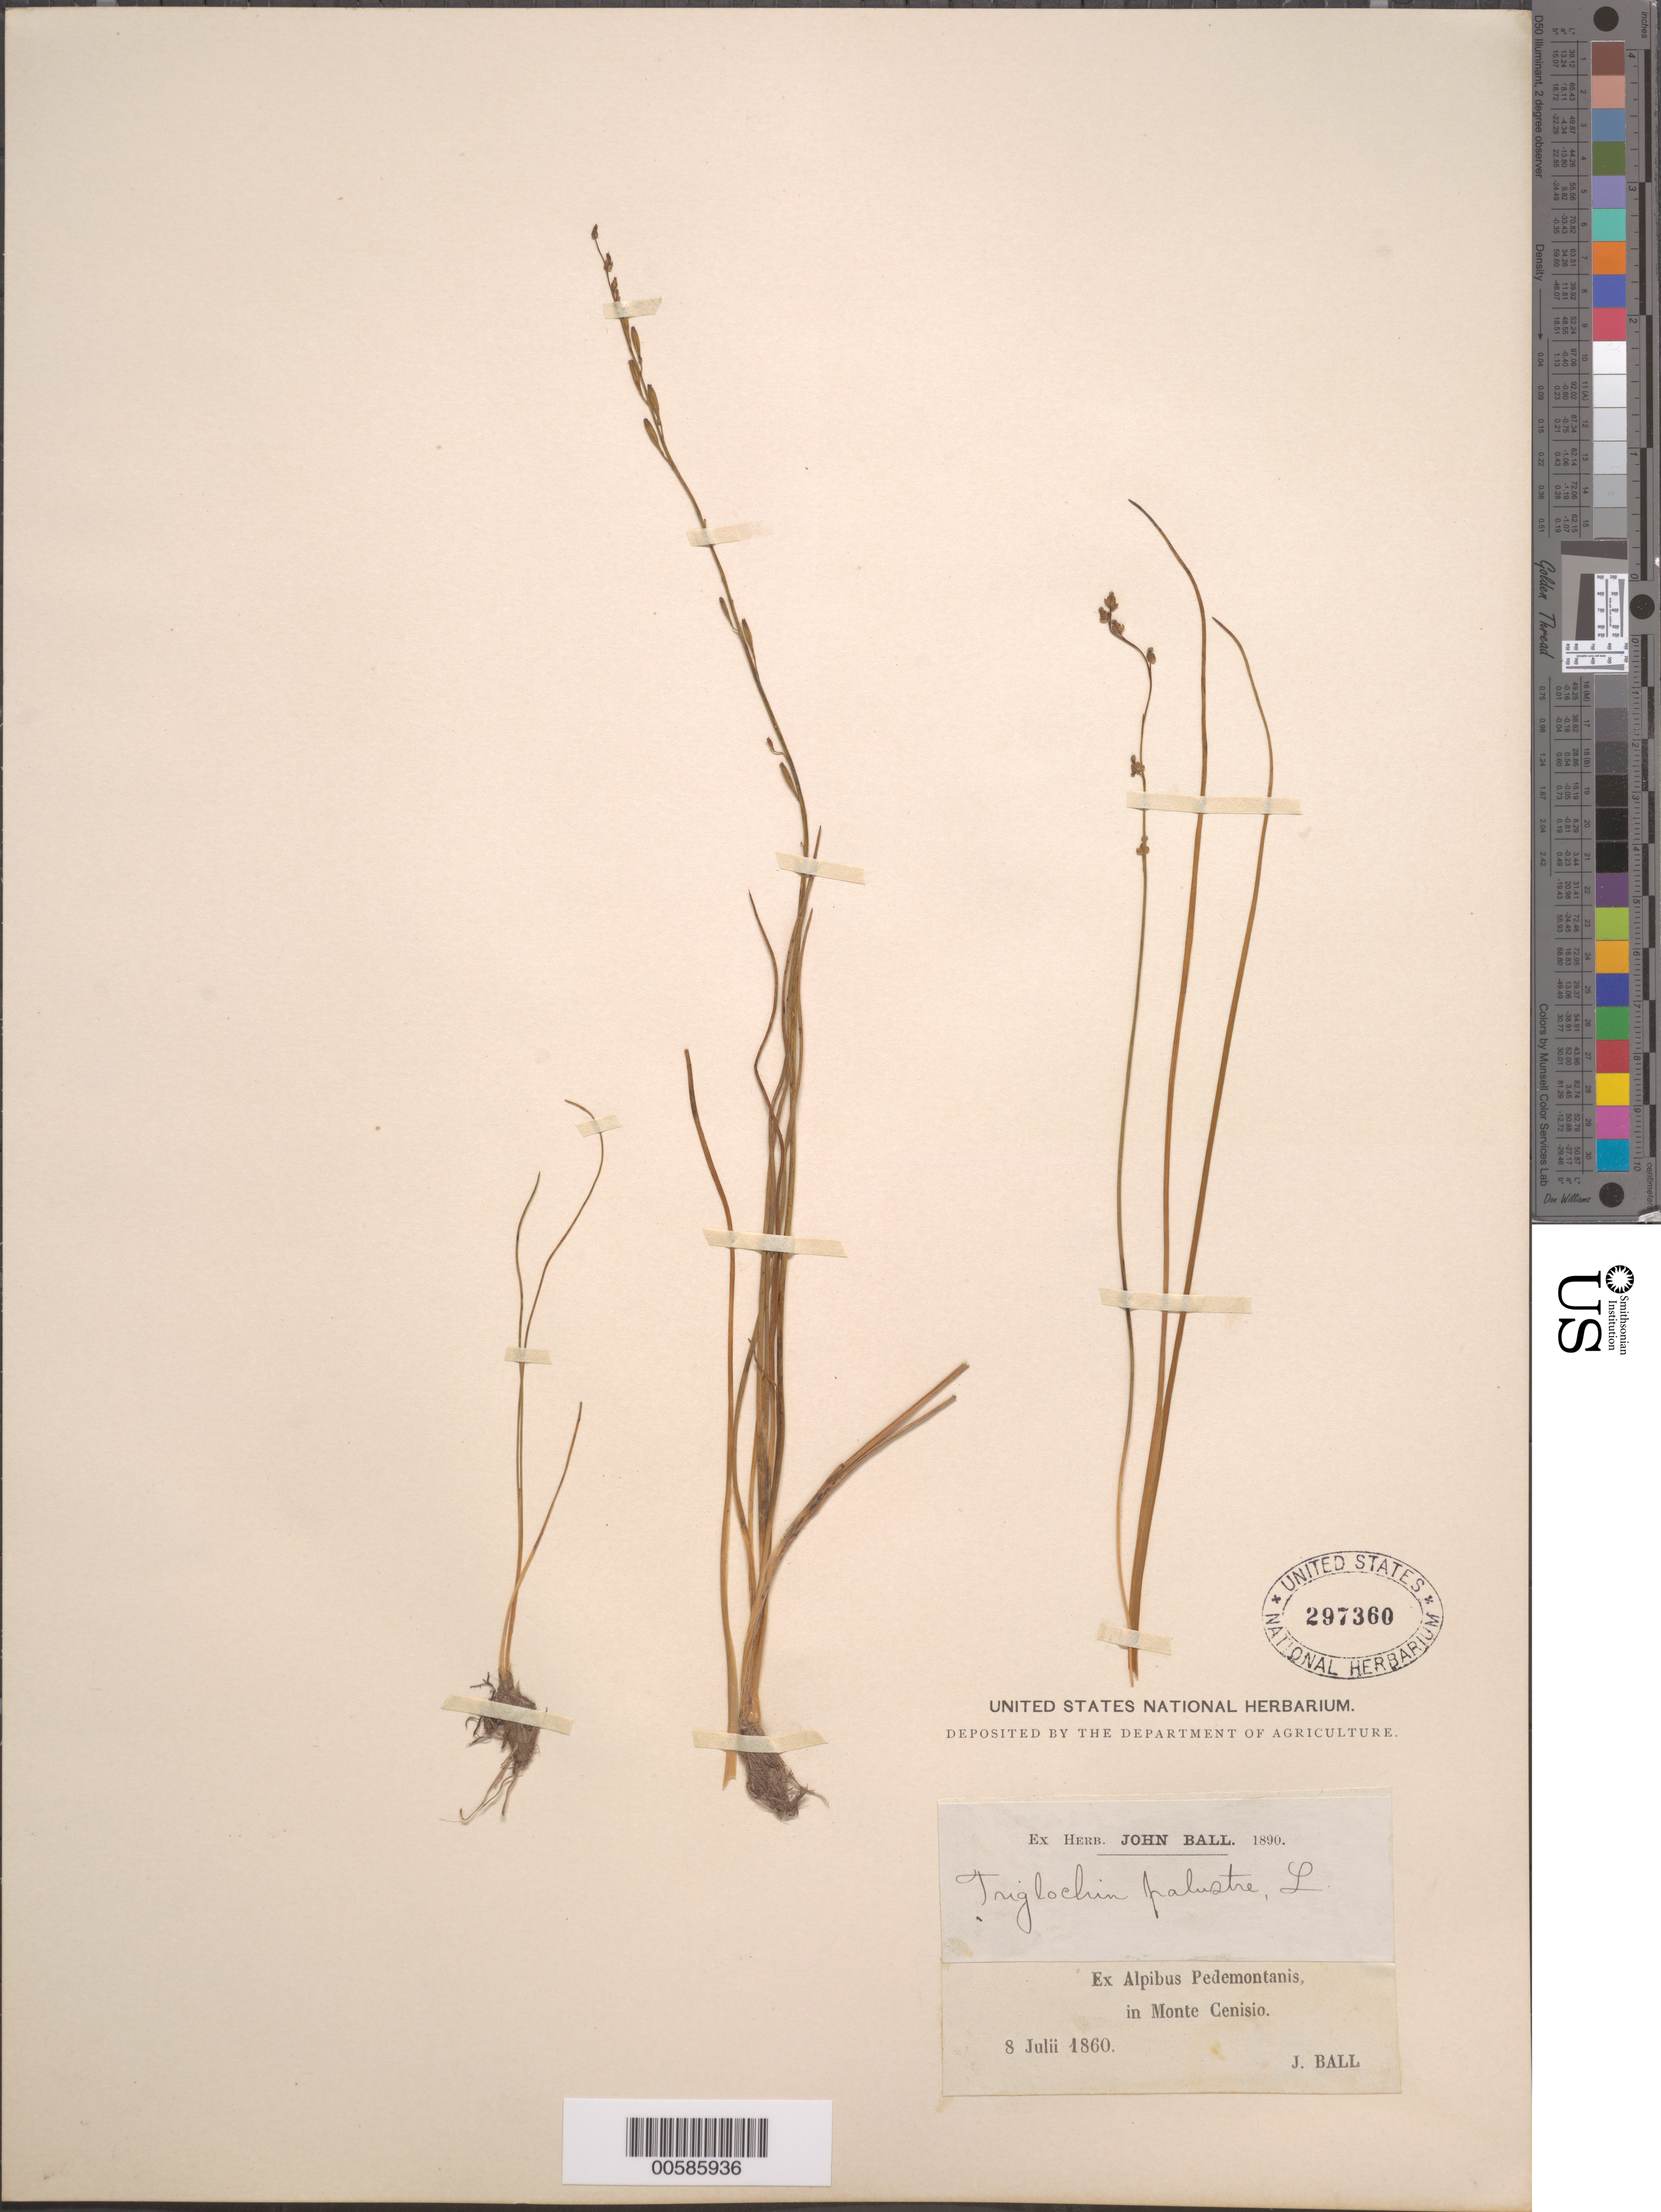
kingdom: Plantae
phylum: Tracheophyta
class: Liliopsida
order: Alismatales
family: Juncaginaceae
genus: Triglochin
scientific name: Triglochin palustris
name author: L.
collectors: J. Ball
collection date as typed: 08 Jul 1860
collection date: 1860-07-08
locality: Monte Cenisio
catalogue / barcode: US 297360